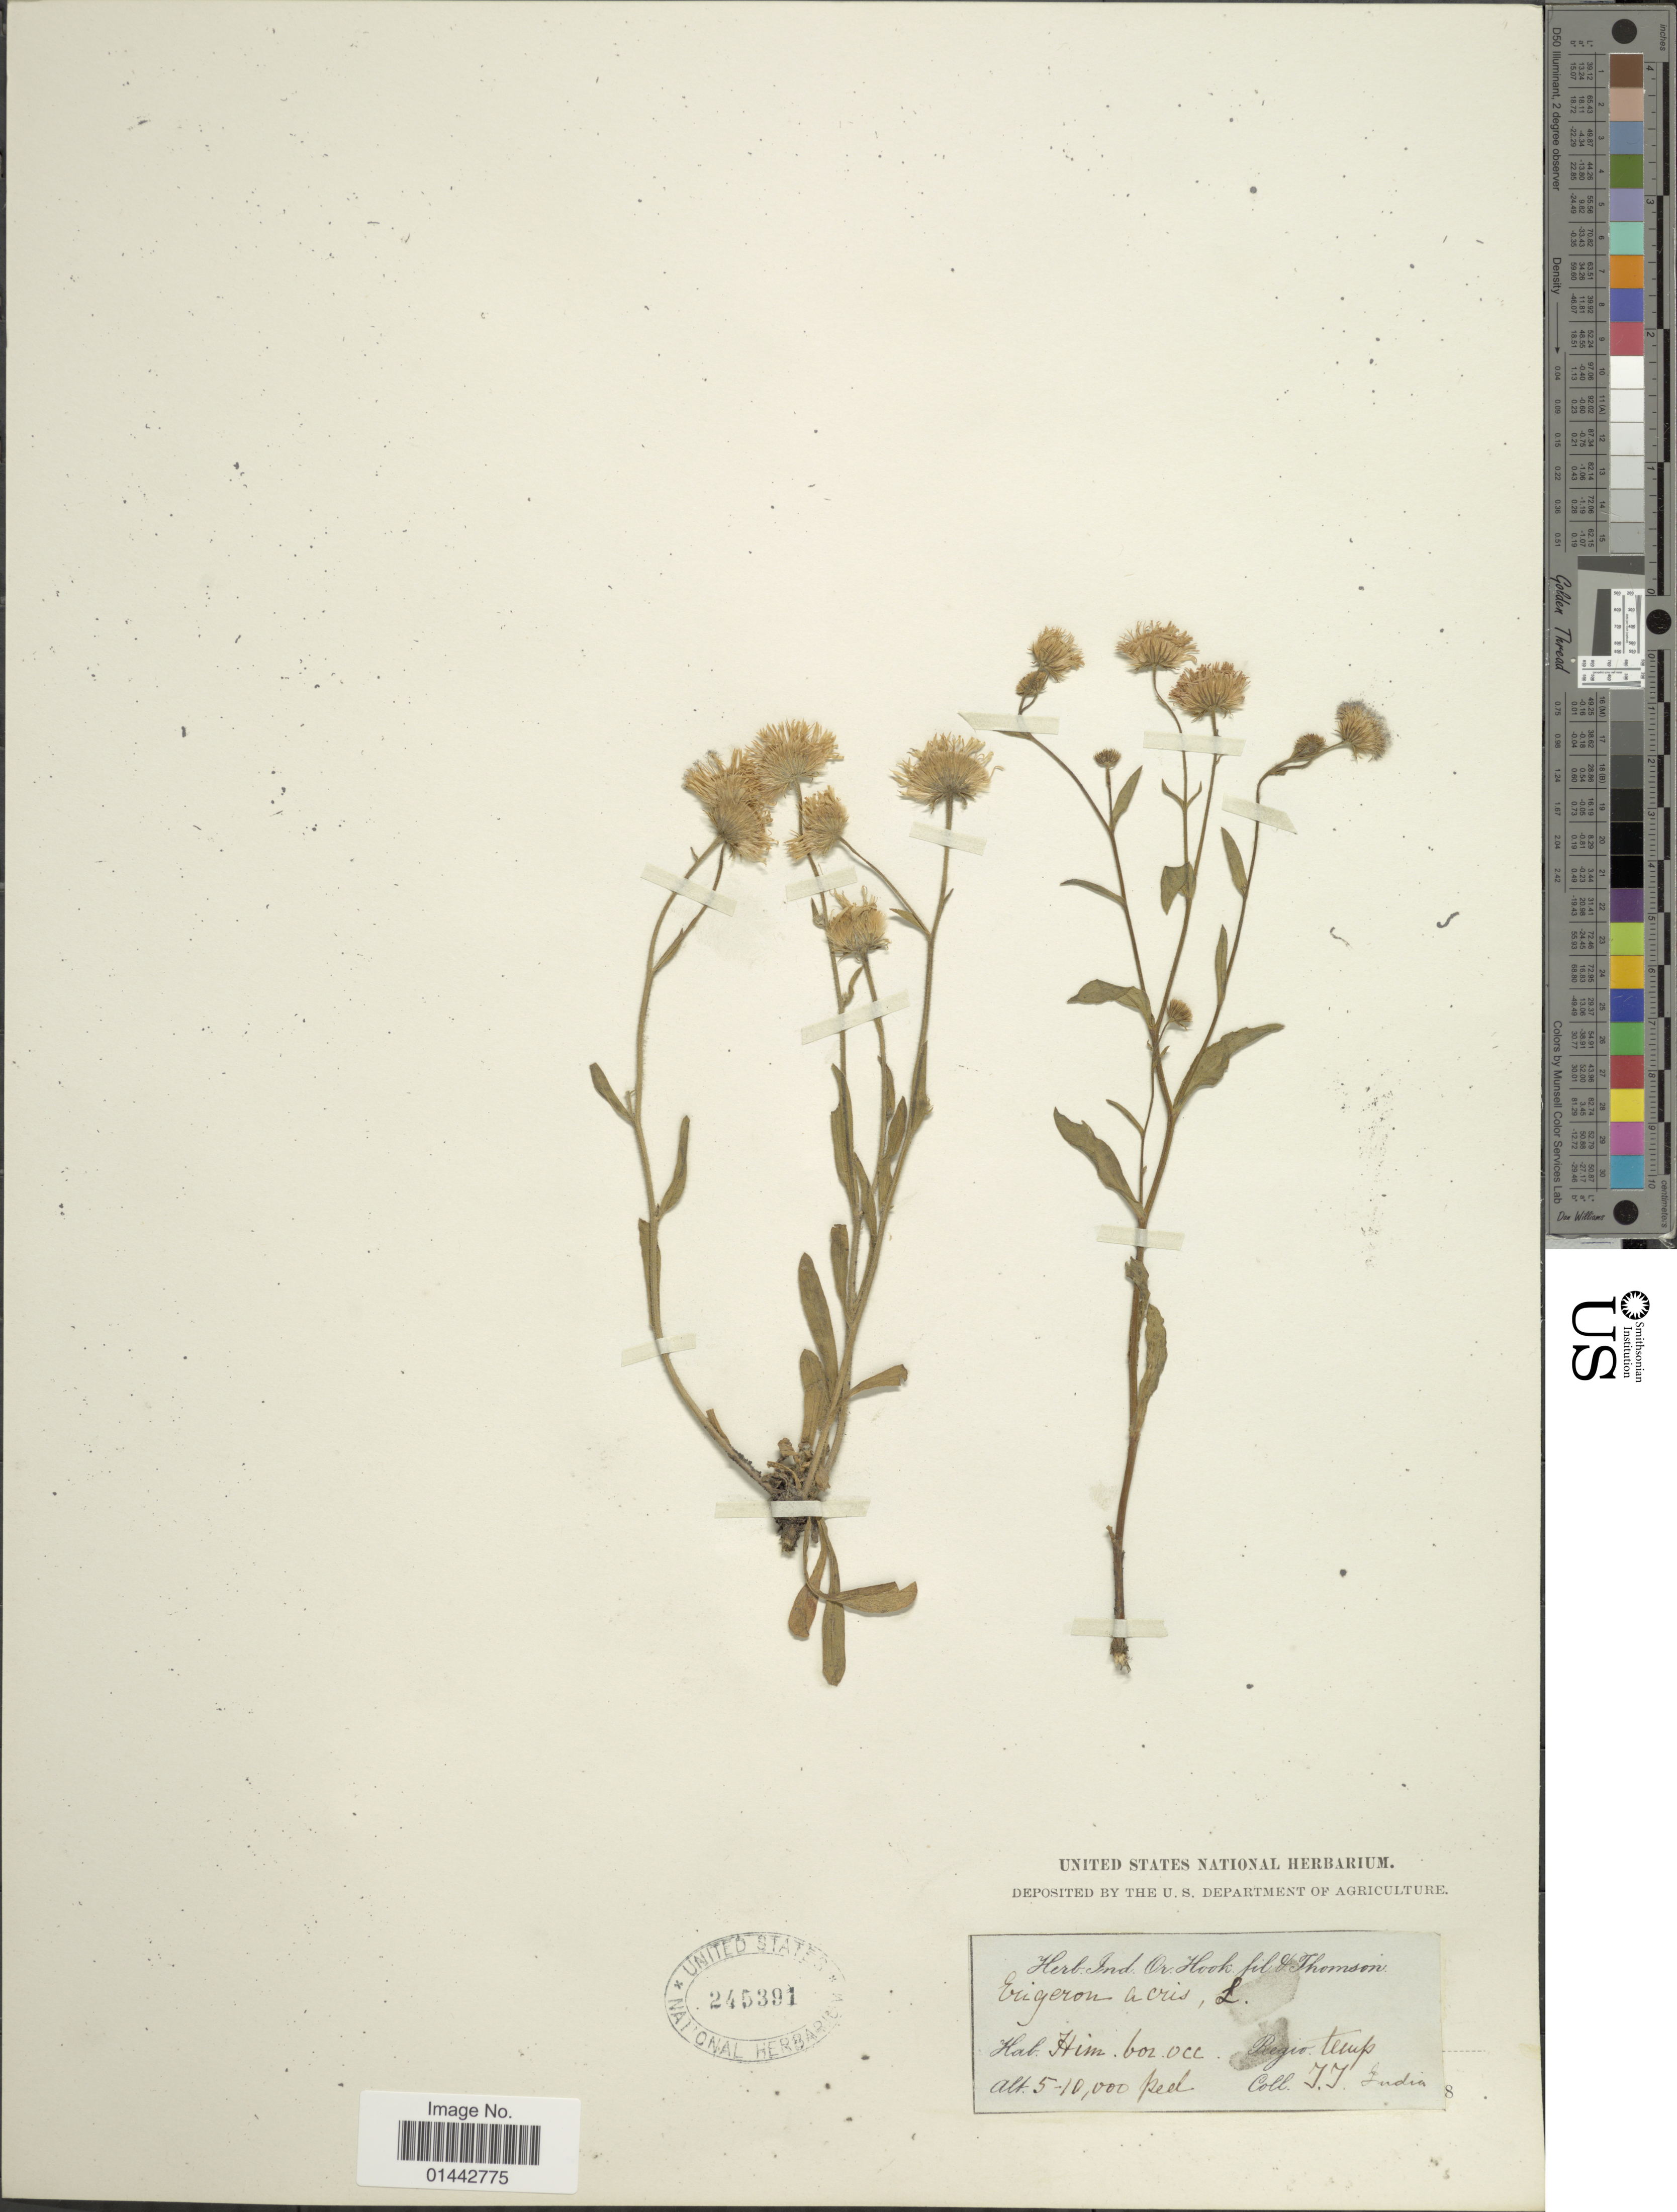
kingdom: Plantae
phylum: Tracheophyta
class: Magnoliopsida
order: Asterales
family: Asteraceae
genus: Erigeron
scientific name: Erigeron acris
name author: L.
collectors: T. Thomson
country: India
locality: Him. bord. occ., regio temp.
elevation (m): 1524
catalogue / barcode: US 245391